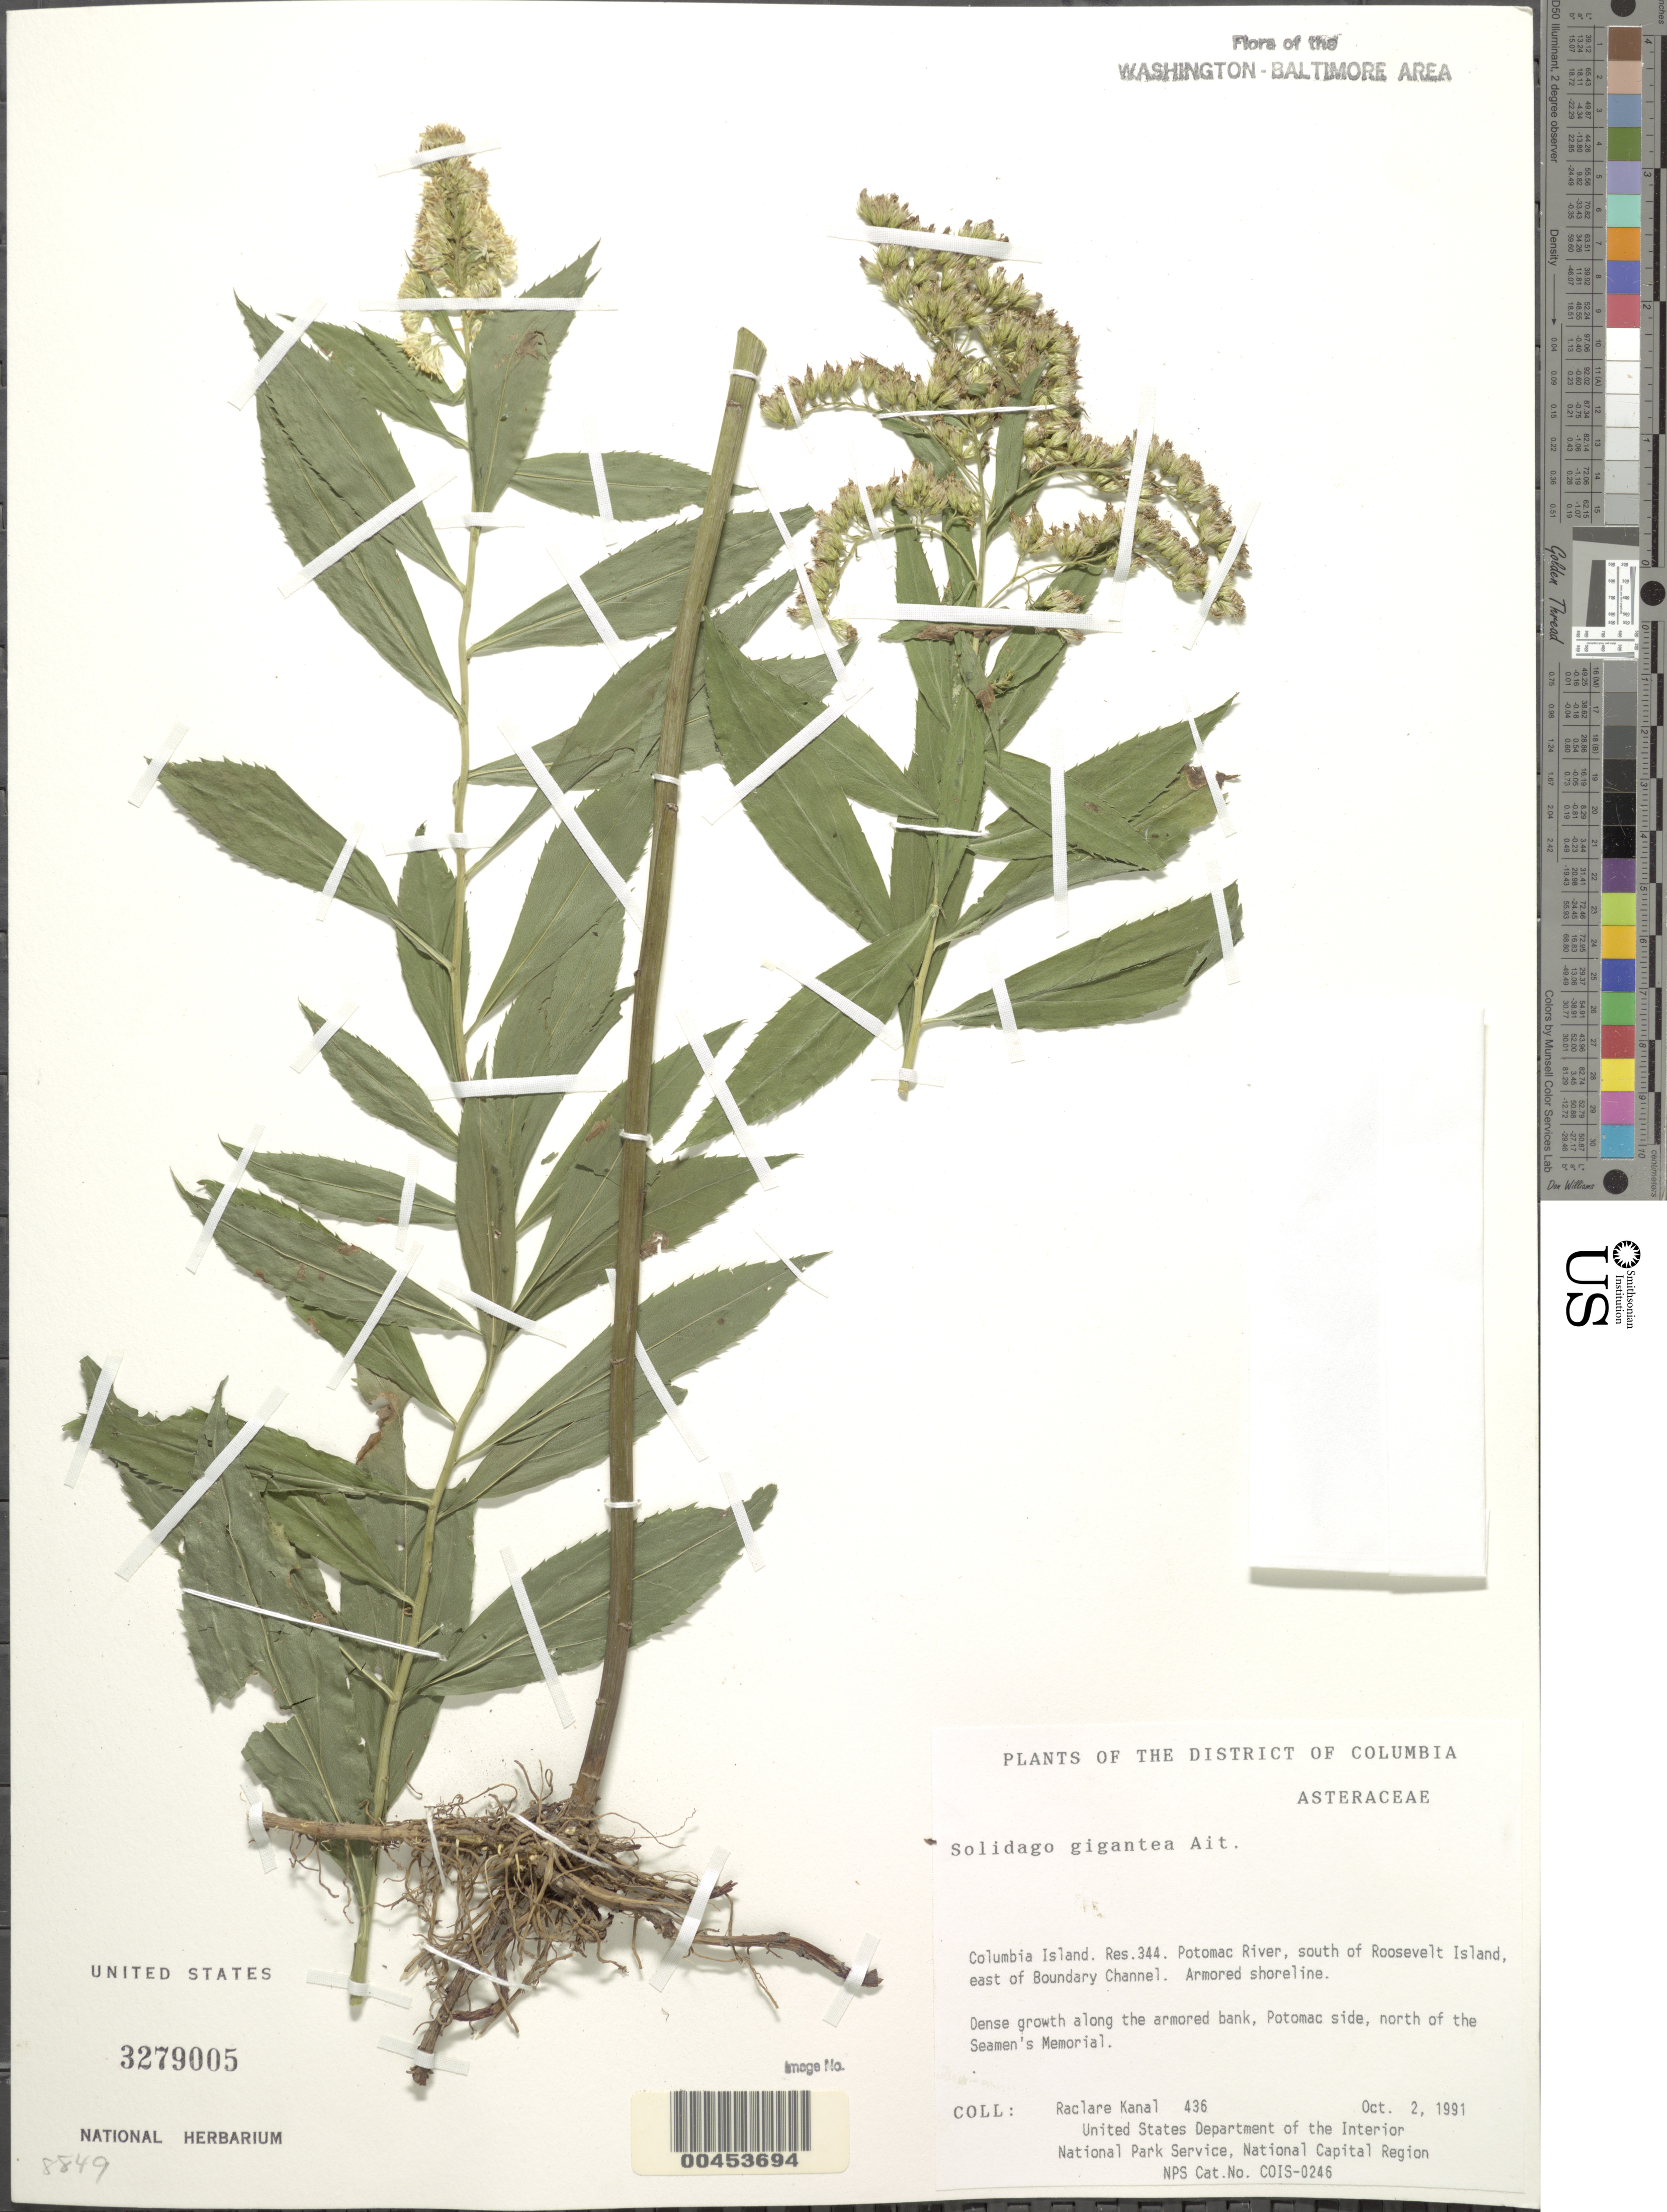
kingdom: Plantae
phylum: Tracheophyta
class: Magnoliopsida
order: Asterales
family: Asteraceae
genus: Solidago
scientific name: Solidago gigantea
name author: Aiton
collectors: R. Kanal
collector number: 436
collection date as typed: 02 Oct 1991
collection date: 1991-10-02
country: United States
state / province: District of Columbia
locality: Columbia Island, Res 344, Potomac River, S of Roosevelt Island, E of Boundary Channel, N of Seamen's Memorial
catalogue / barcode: US 3279005